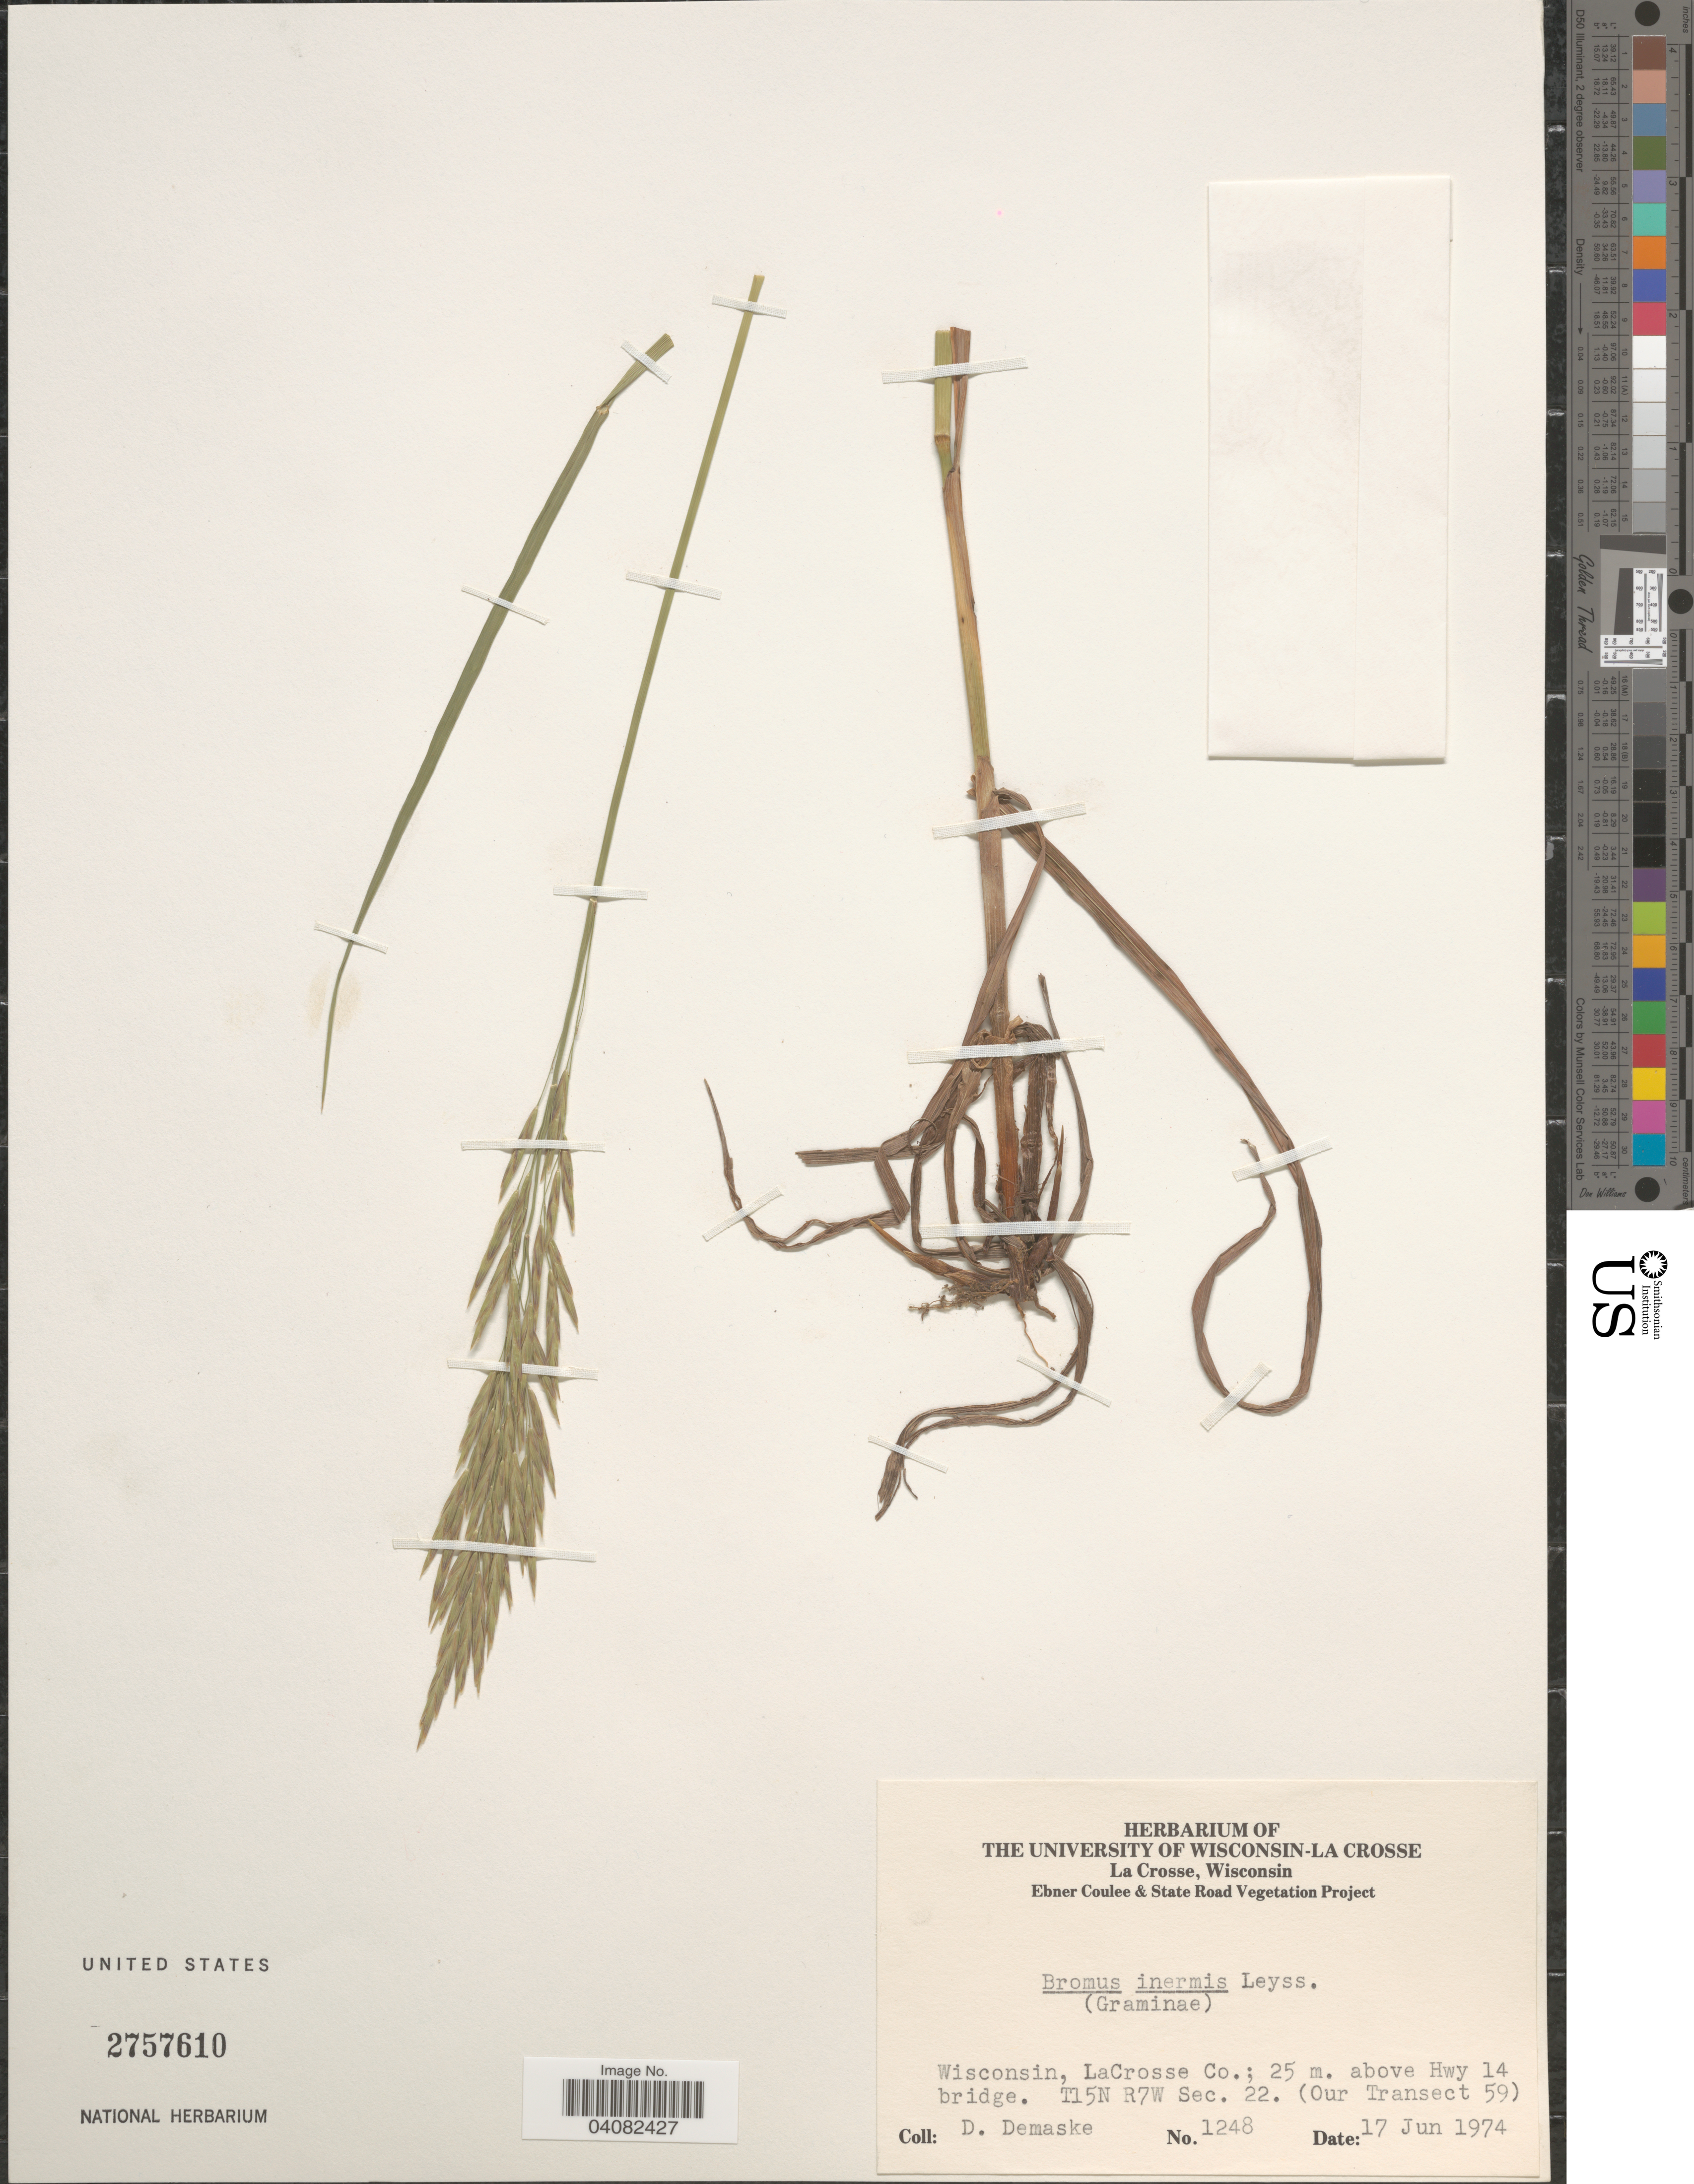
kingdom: Plantae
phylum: Tracheophyta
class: Liliopsida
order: Poales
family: Poaceae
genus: Bromus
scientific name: Bromus inermis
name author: Leyss.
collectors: D. Demaske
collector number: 1248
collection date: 1974-06-17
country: United States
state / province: Wisconsin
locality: LaCrosse Co.; 25 m. above Hwy 14 bridge. T15N R7W Sec. 22. (Our Transect 59).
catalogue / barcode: US 2757610